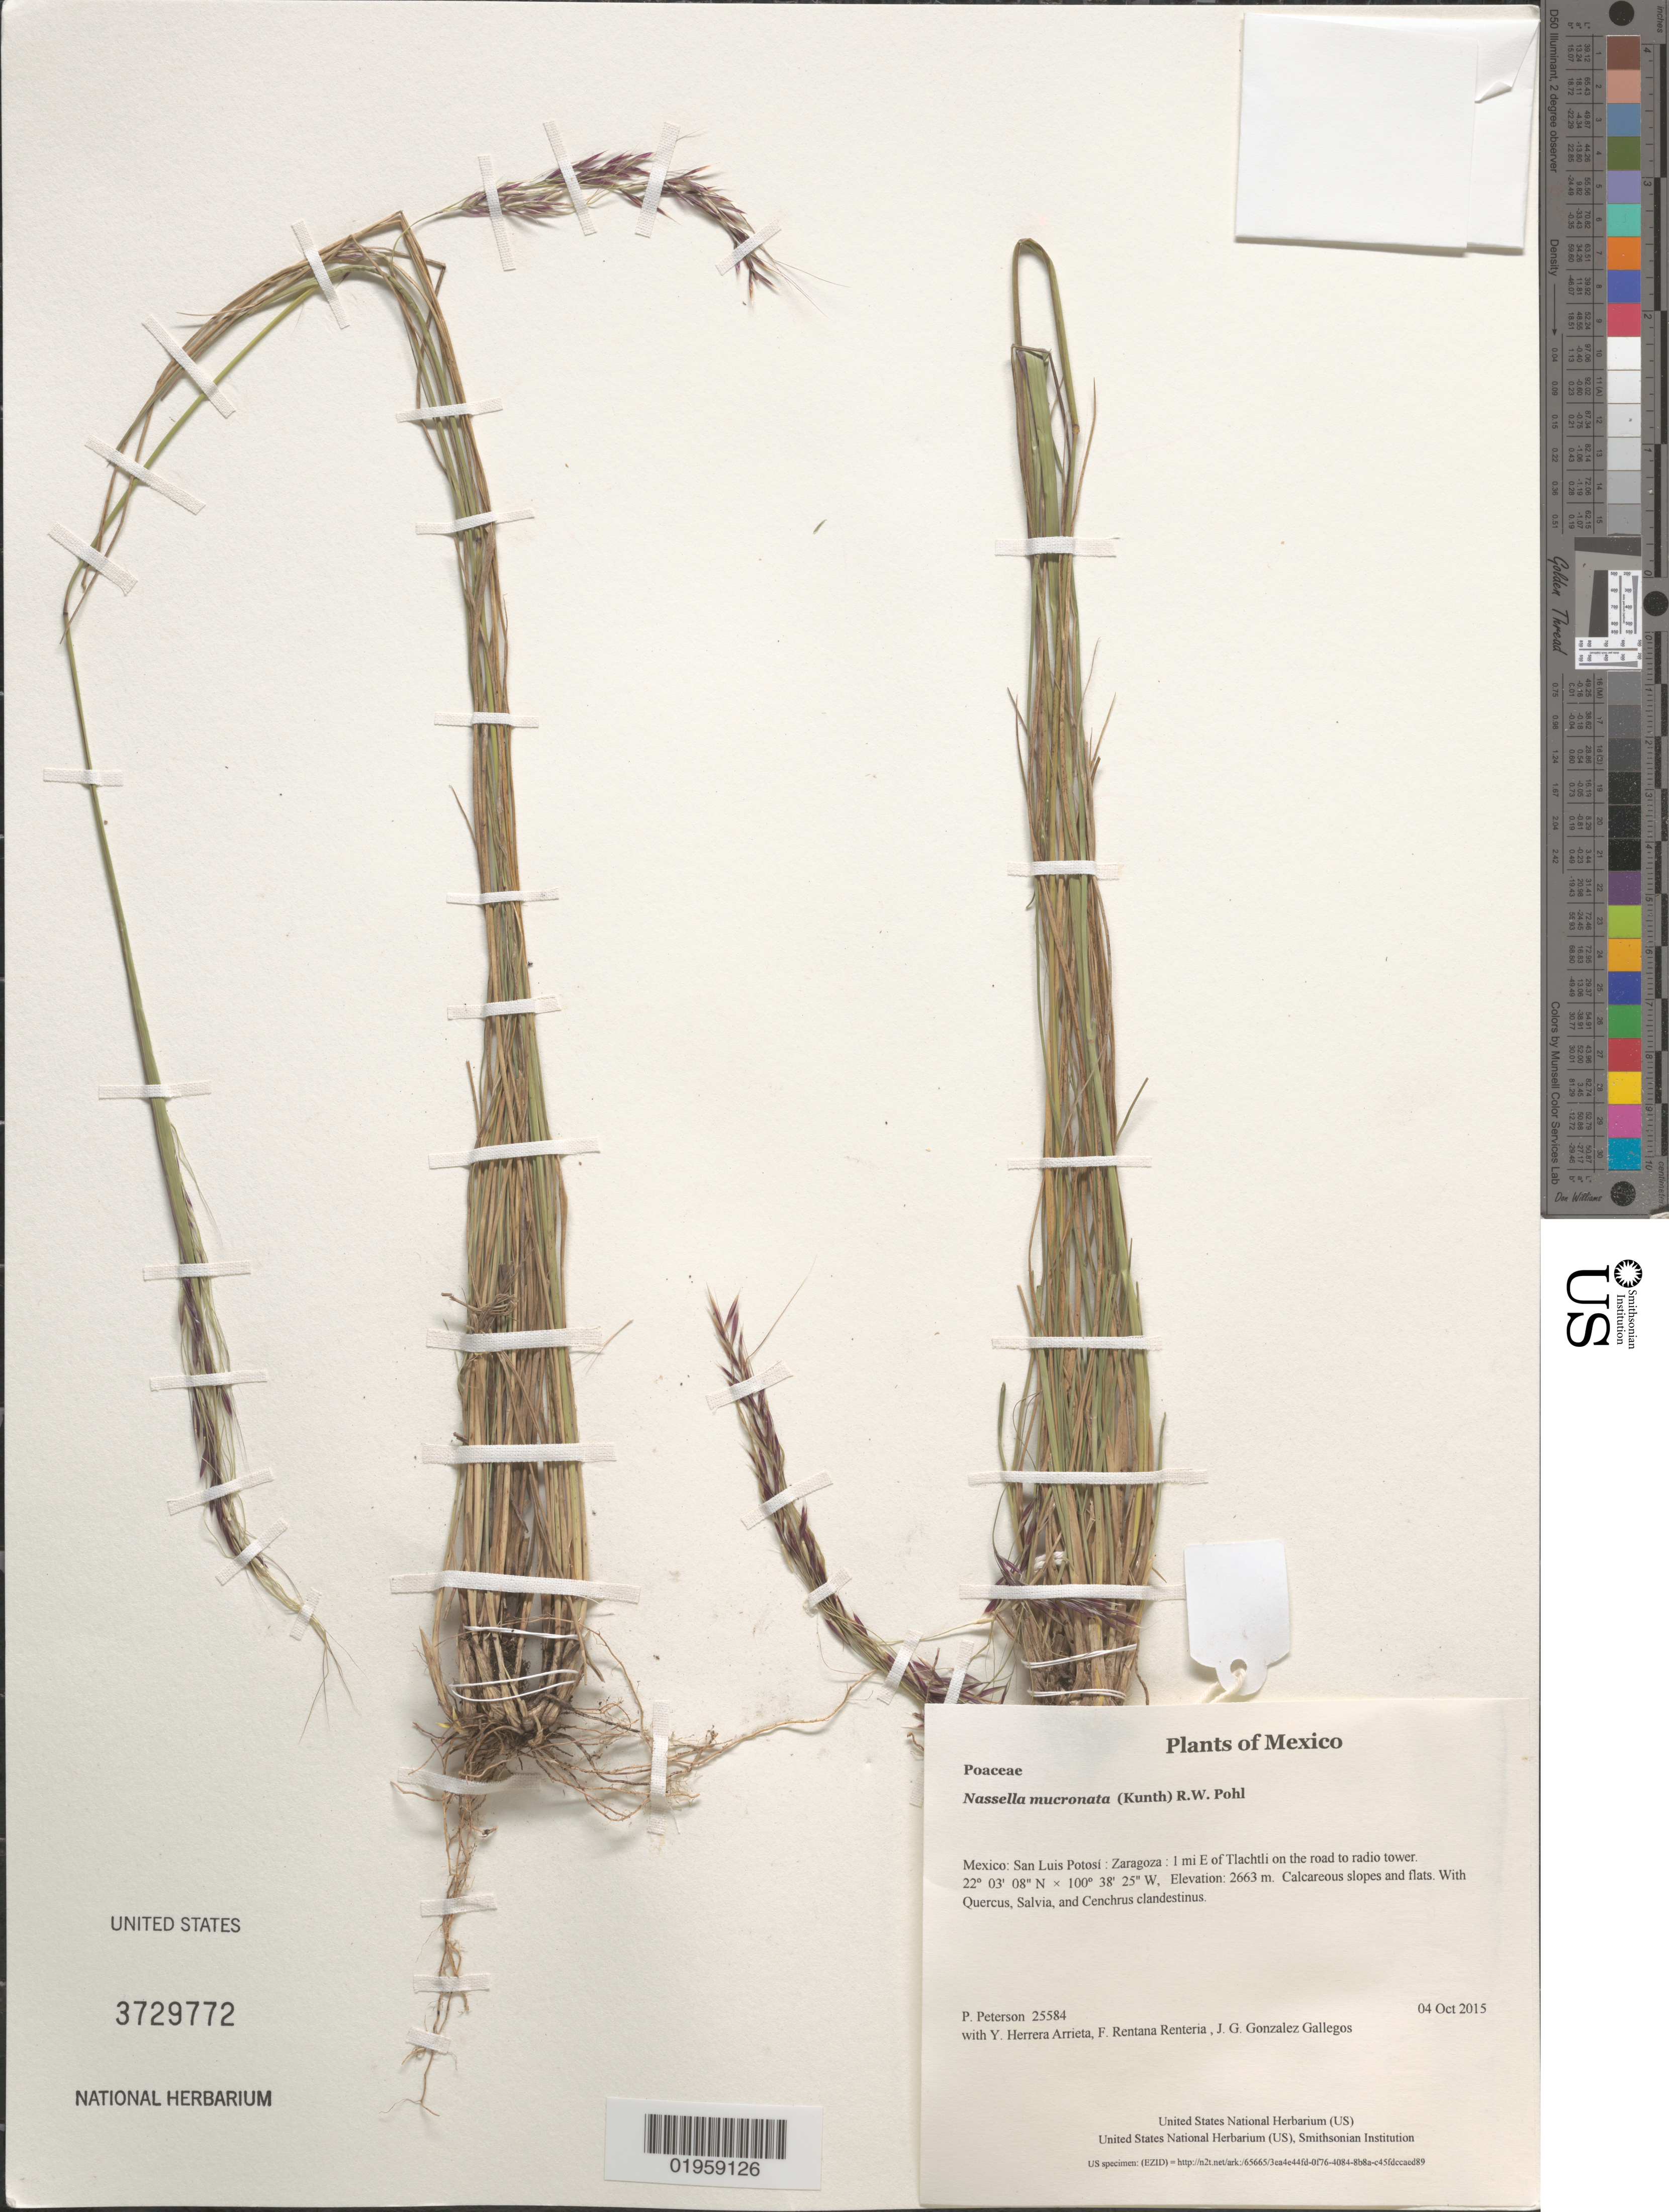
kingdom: Plantae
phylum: Tracheophyta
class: Liliopsida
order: Poales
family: Poaceae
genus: Nassella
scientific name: Nassella mucronata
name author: (Kunth) R.W. Pohl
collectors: P. M. Peterson, Y. Herrera Arrieta, F. Rentana Renteria & J. G. Gonzalez Gallegos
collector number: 25584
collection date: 2015-10-04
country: Mexico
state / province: San Luis Potosí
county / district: Zaragoza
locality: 1 mi E of Tlachtli on the road to radio tower.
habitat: Calcareous slopes and flats.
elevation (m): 2663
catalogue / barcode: US 3729772